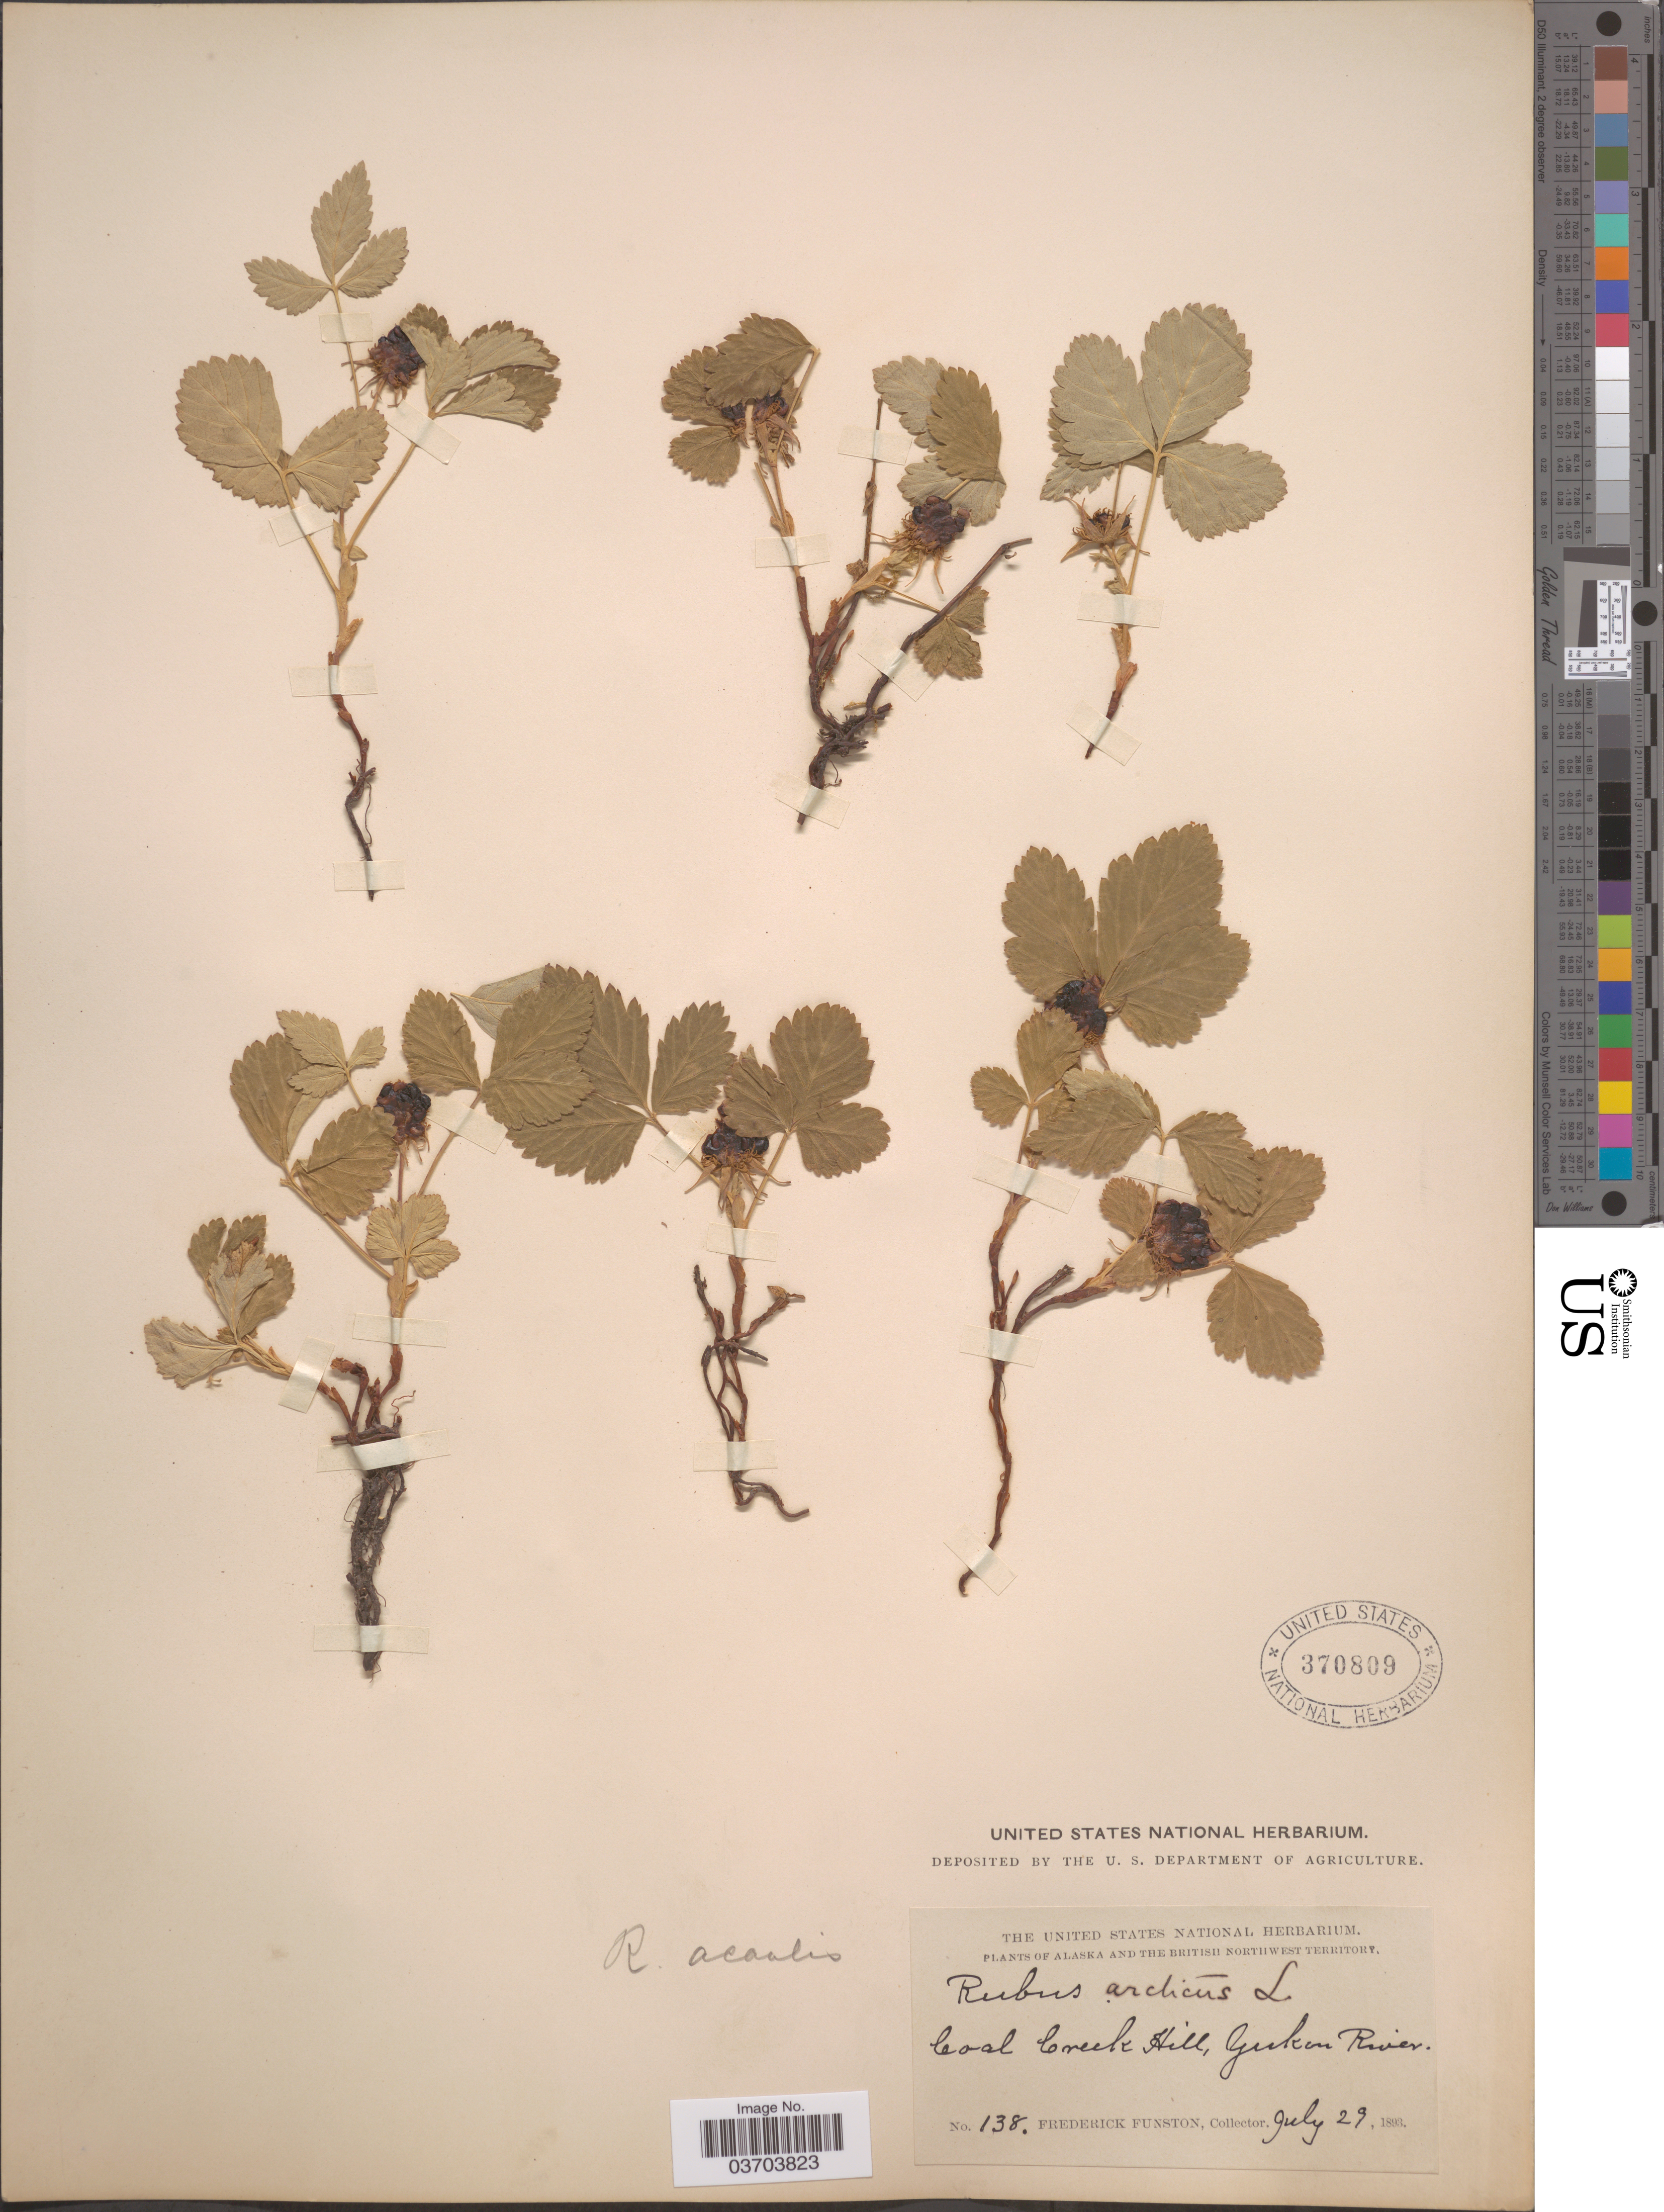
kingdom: Plantae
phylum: Tracheophyta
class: Magnoliopsida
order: Rosales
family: Rosaceae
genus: Rubus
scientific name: Rubus acaulis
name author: Michx.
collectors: F. Funston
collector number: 138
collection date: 1893-07-29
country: United States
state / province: Alaska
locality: Alaska and the British Northwes Territory. Coal Creek Hill, Yukon River.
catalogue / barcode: US 370809